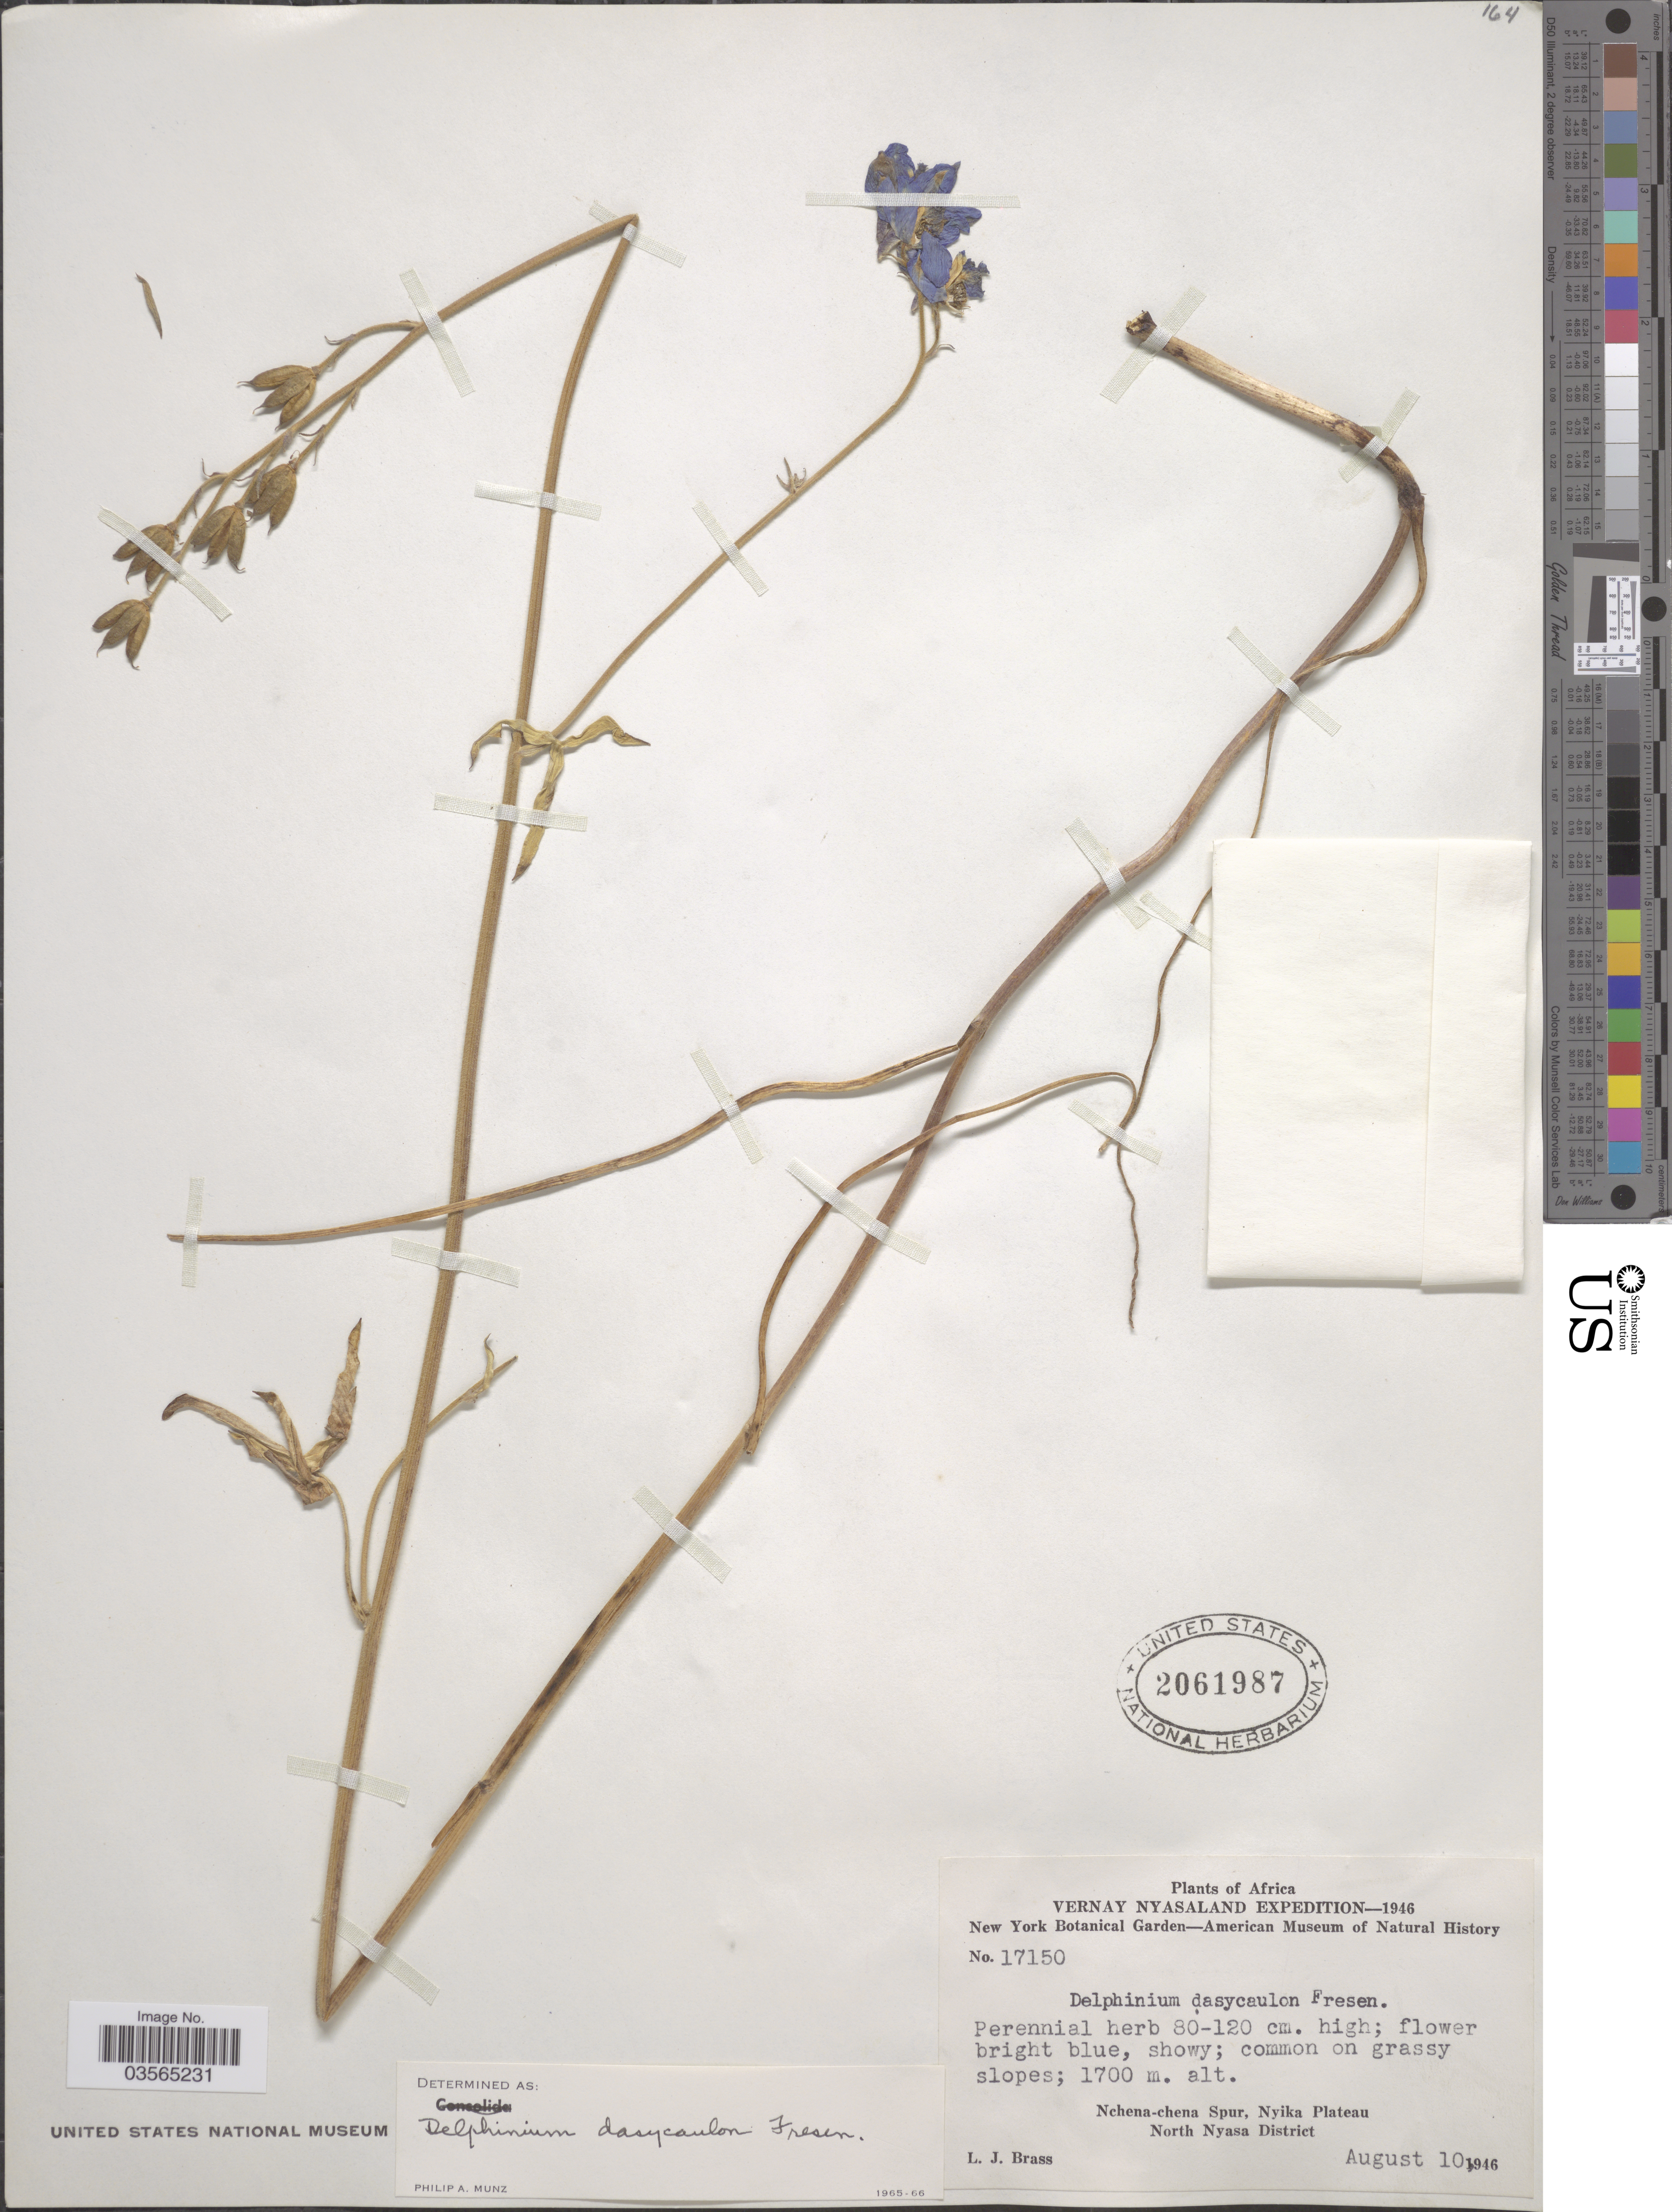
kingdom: Plantae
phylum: Tracheophyta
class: Magnoliopsida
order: Ranunculales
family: Ranunculaceae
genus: Delphinium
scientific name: Delphinium dasycaulon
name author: Fresen.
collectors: L. J. Brass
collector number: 17150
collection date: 1946-08-10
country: Malawi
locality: Vernay Nyasaland. Nchena-chena Spur, Nyika Plateau. North Nyasa District.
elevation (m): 1700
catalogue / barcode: US 2061987